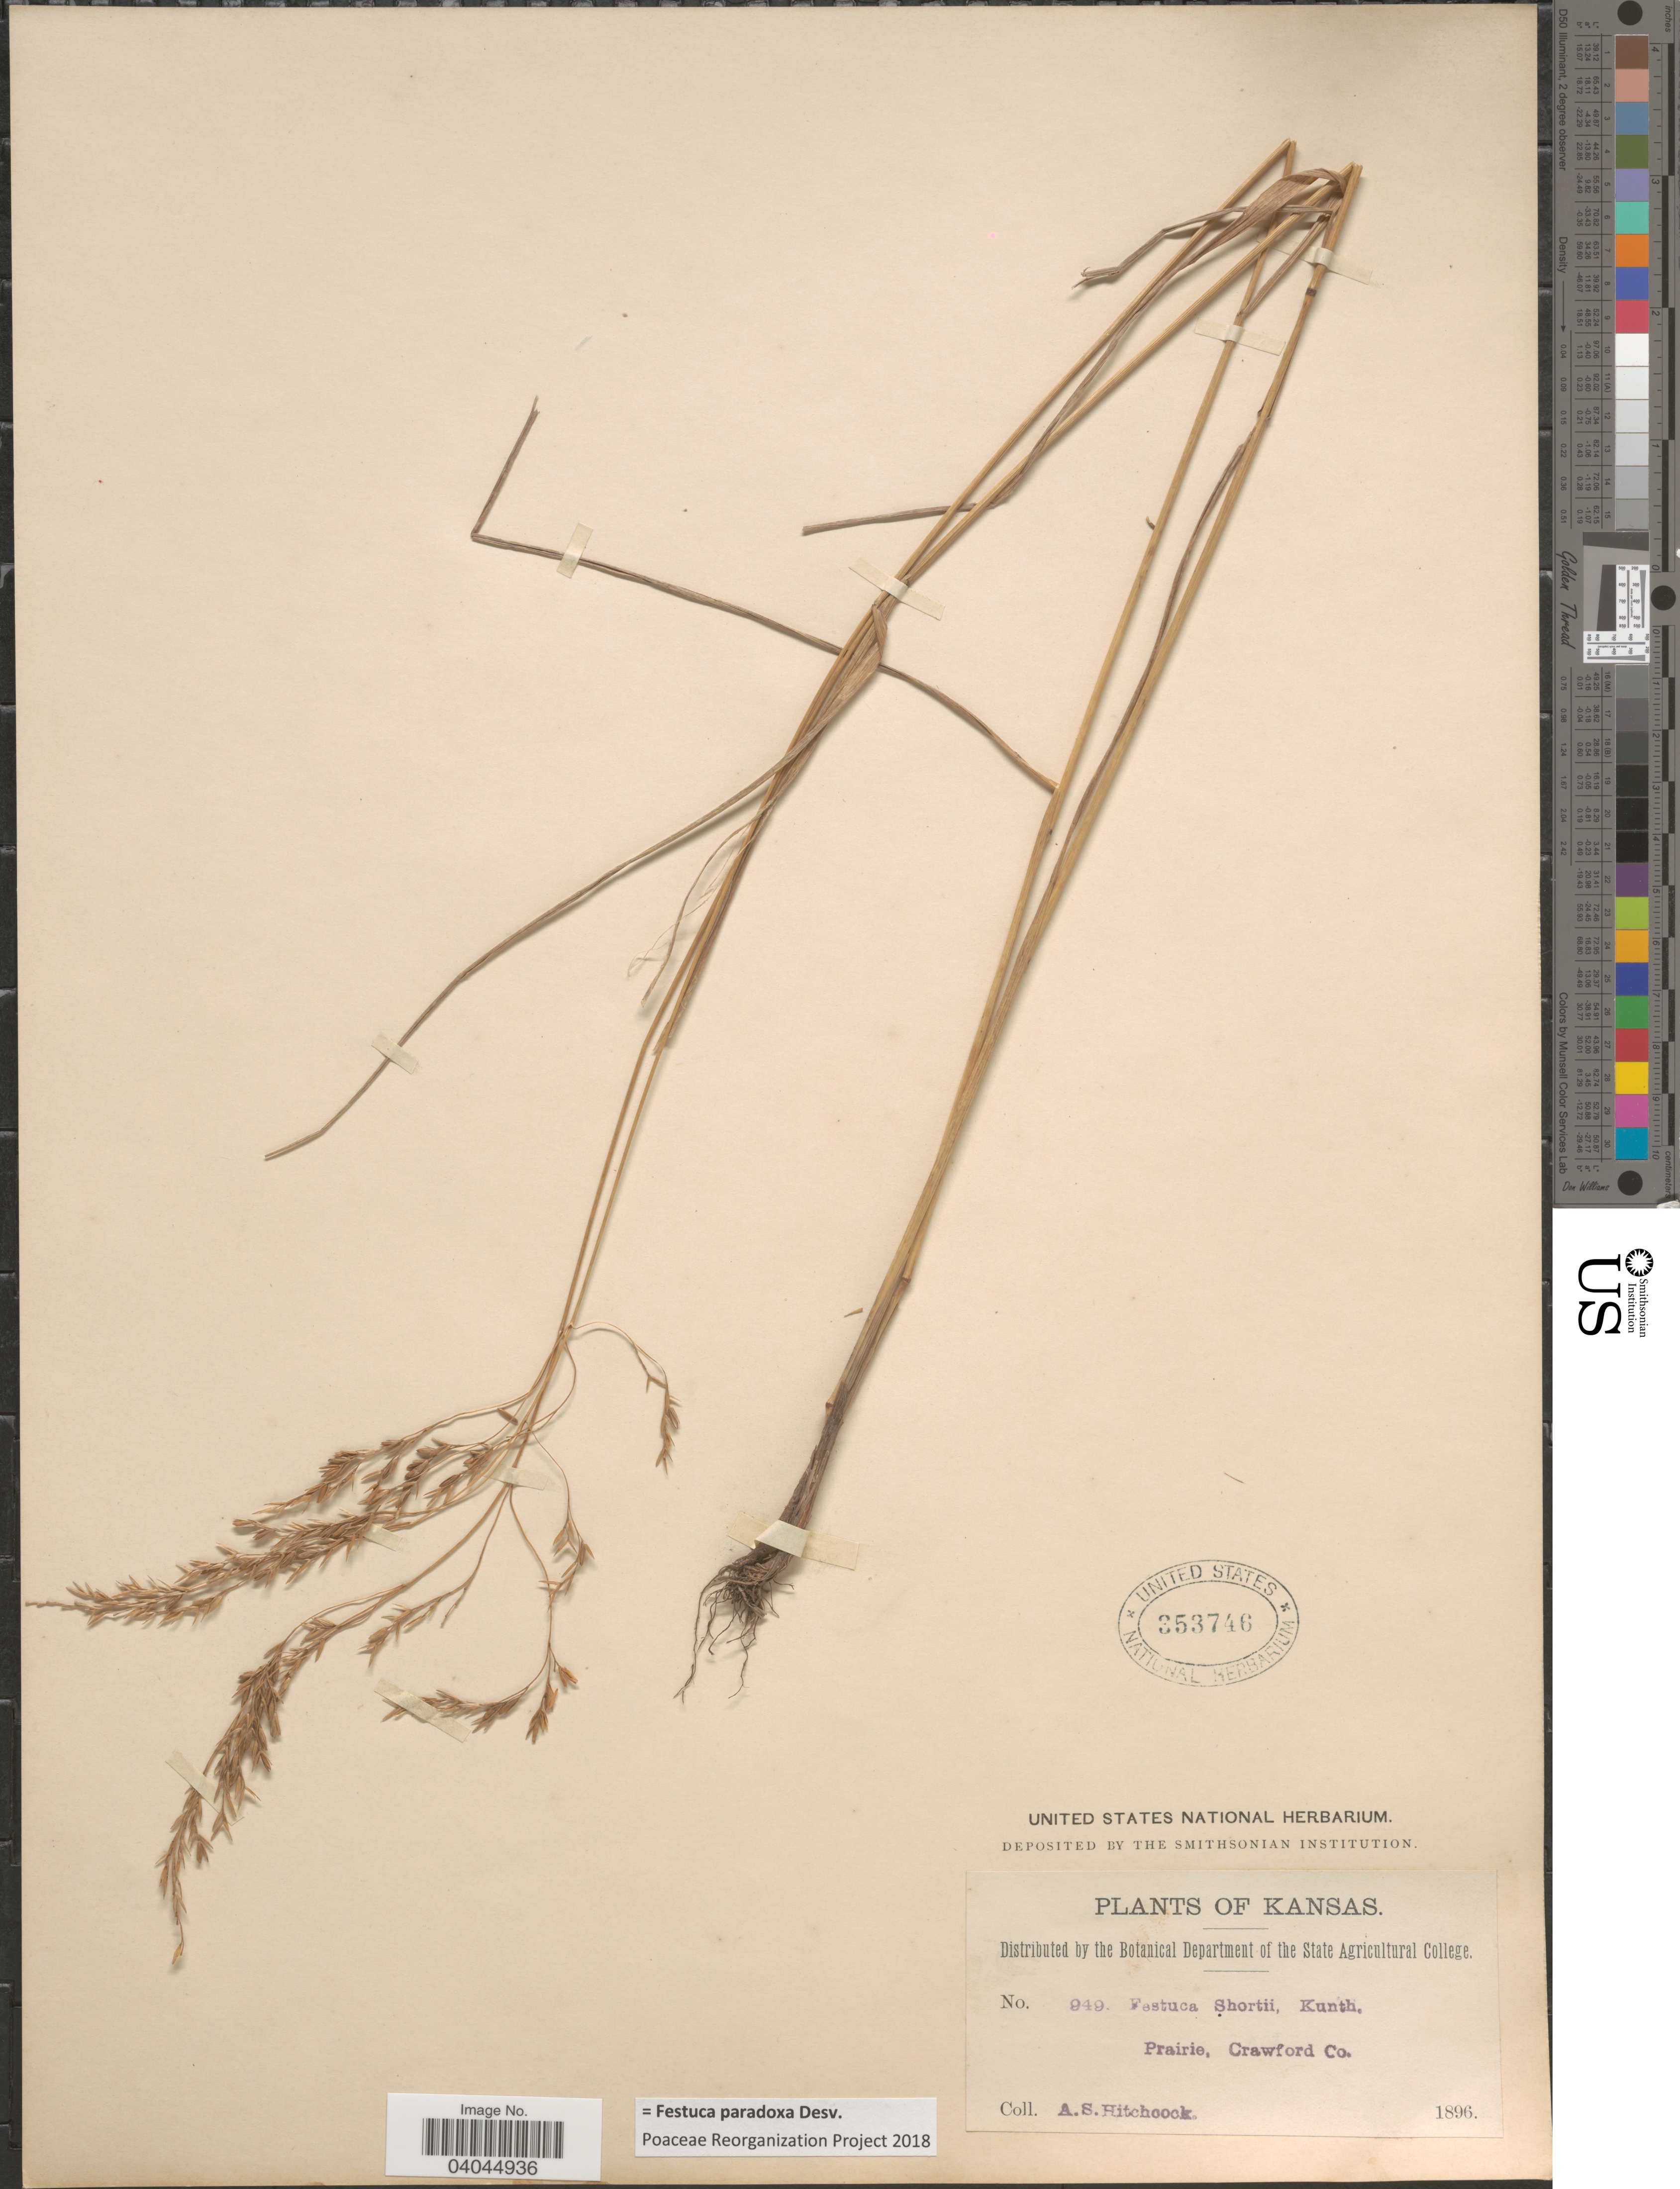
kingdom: Plantae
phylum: Tracheophyta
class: Liliopsida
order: Poales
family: Poaceae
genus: Festuca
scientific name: Festuca paradoxa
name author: Desv.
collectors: A. S. Hitchcock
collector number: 949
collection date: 1896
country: United States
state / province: Kansas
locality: Prairie, Crawford Co.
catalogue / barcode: US 353746